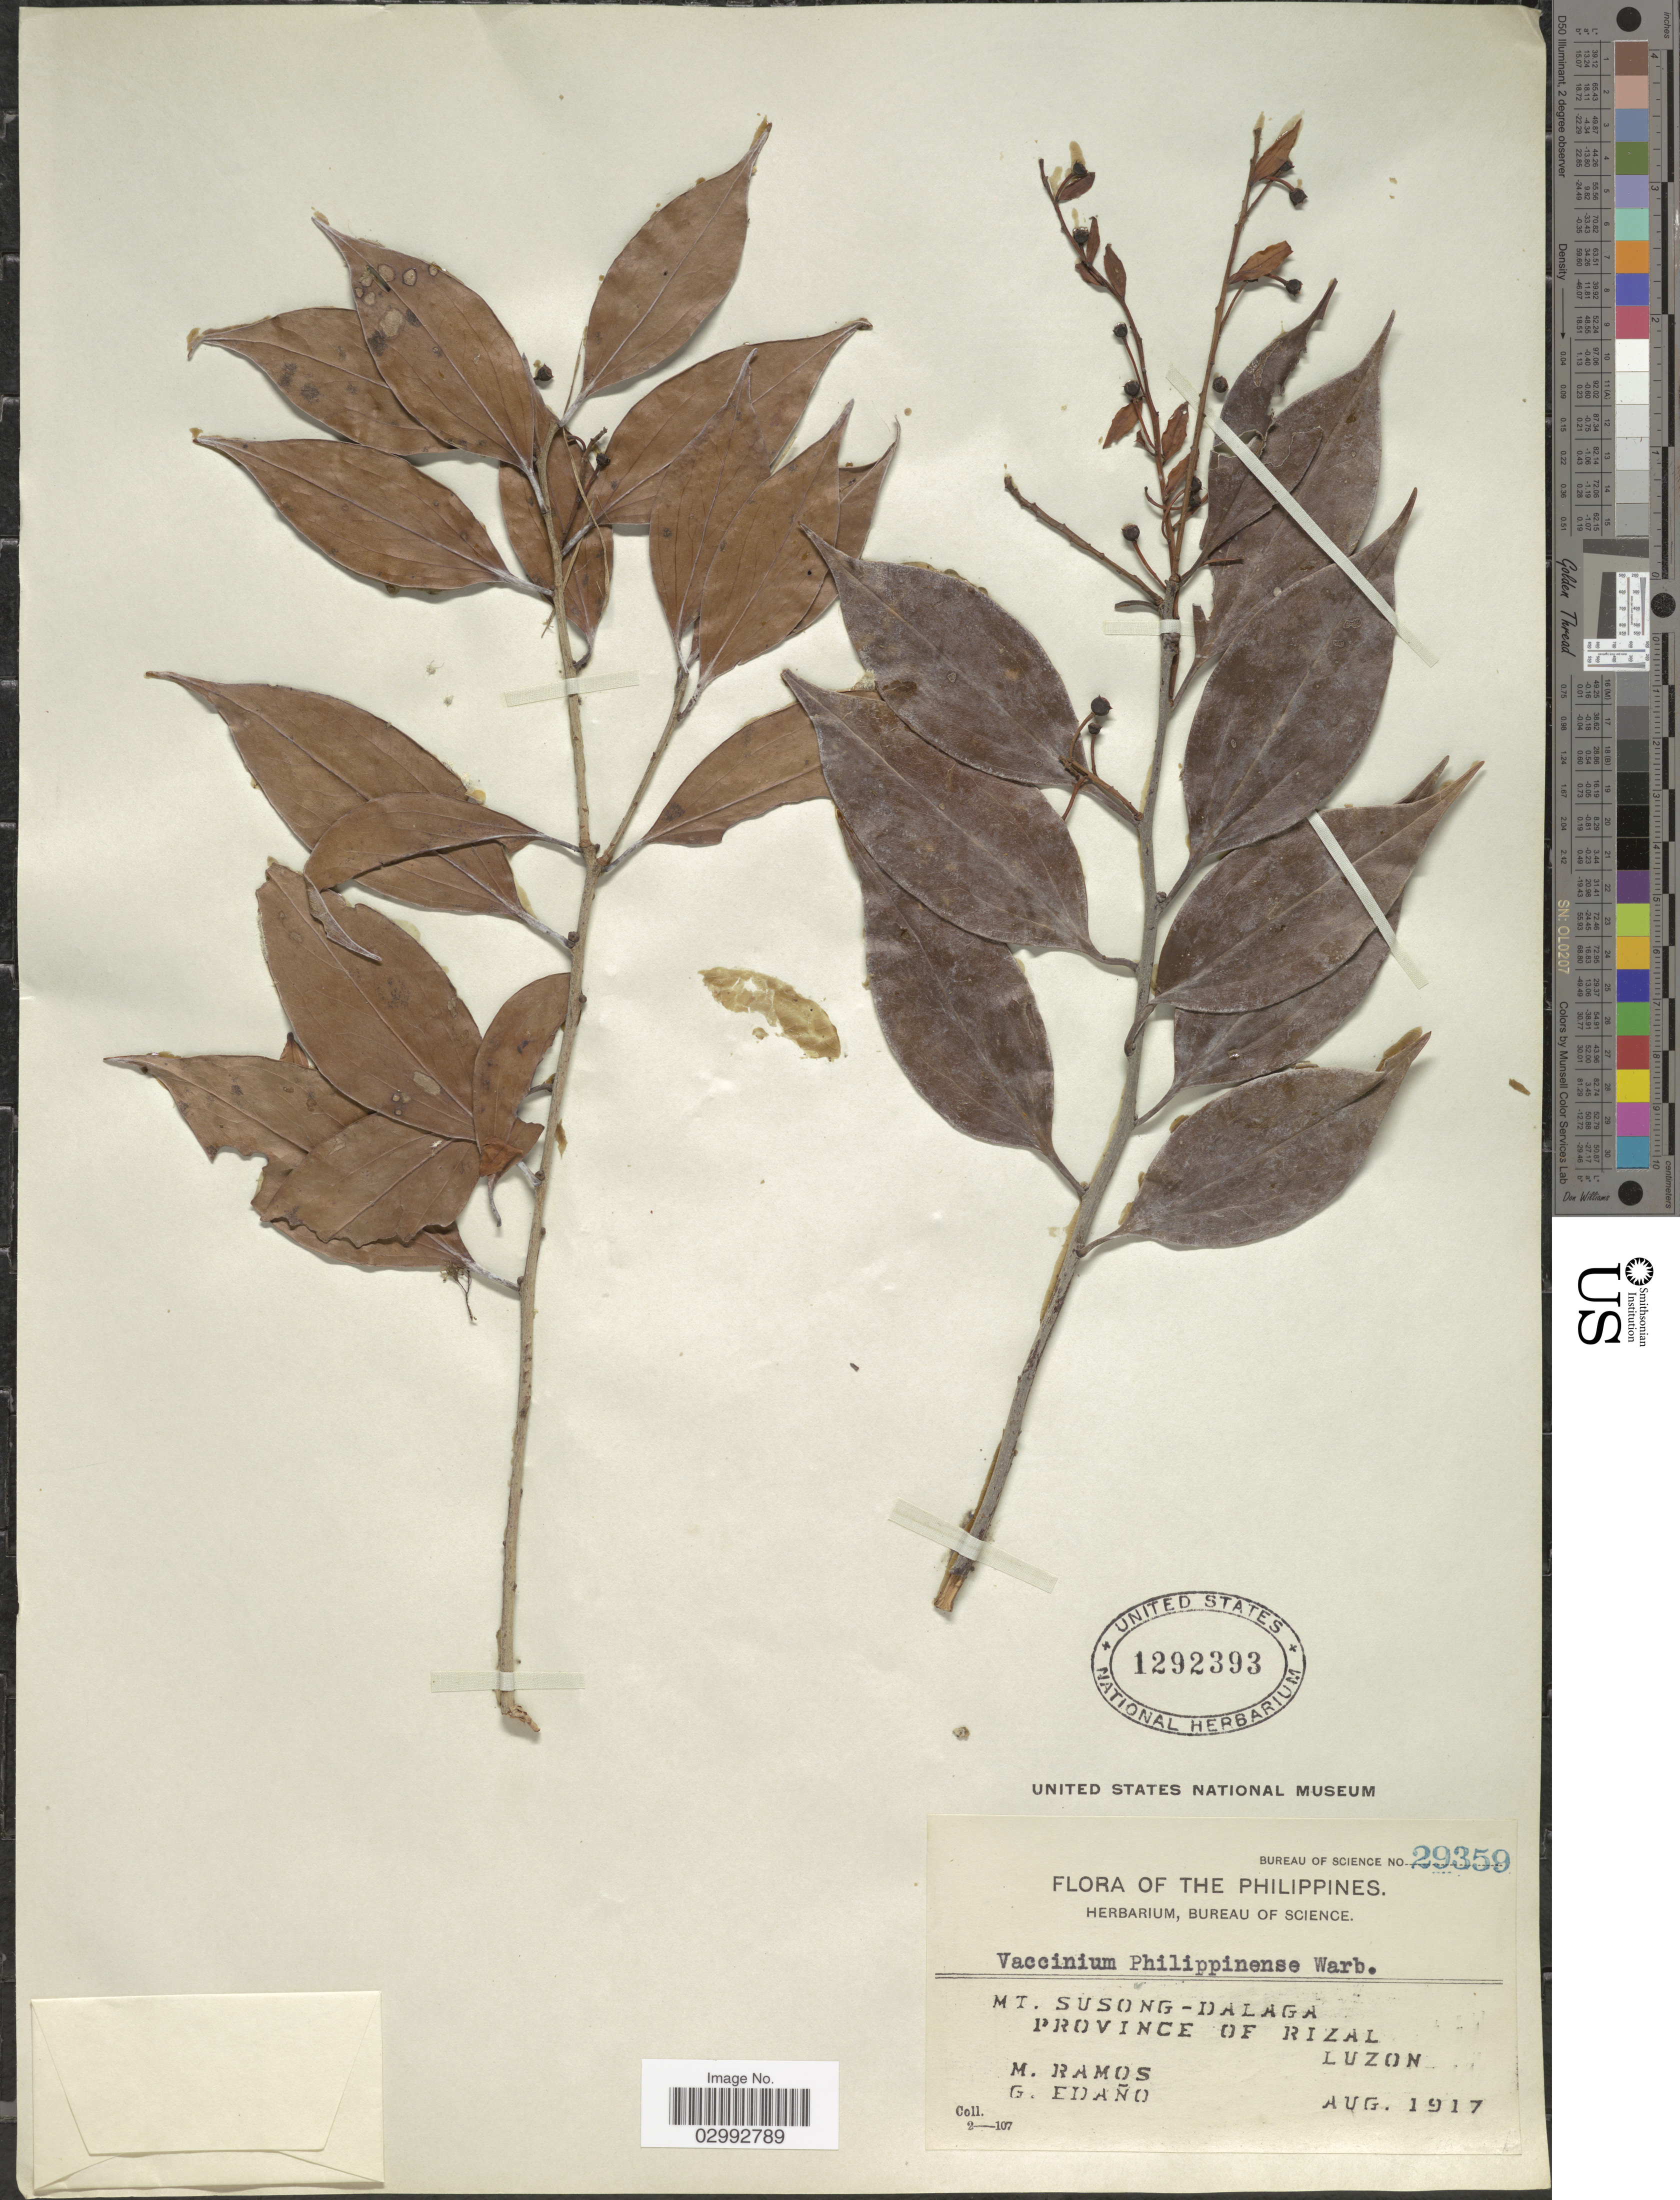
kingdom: Plantae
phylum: Tracheophyta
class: Magnoliopsida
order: Ericales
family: Ericaceae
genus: Vaccinium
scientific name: Vaccinium philippinense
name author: Warb.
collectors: M. Ramos & G. Edaño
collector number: Bureau of Science 29359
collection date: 1917-08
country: Philippines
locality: Mt. Susong-Dalaga, Province of Rizal, Luzon.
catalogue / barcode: US 1292393